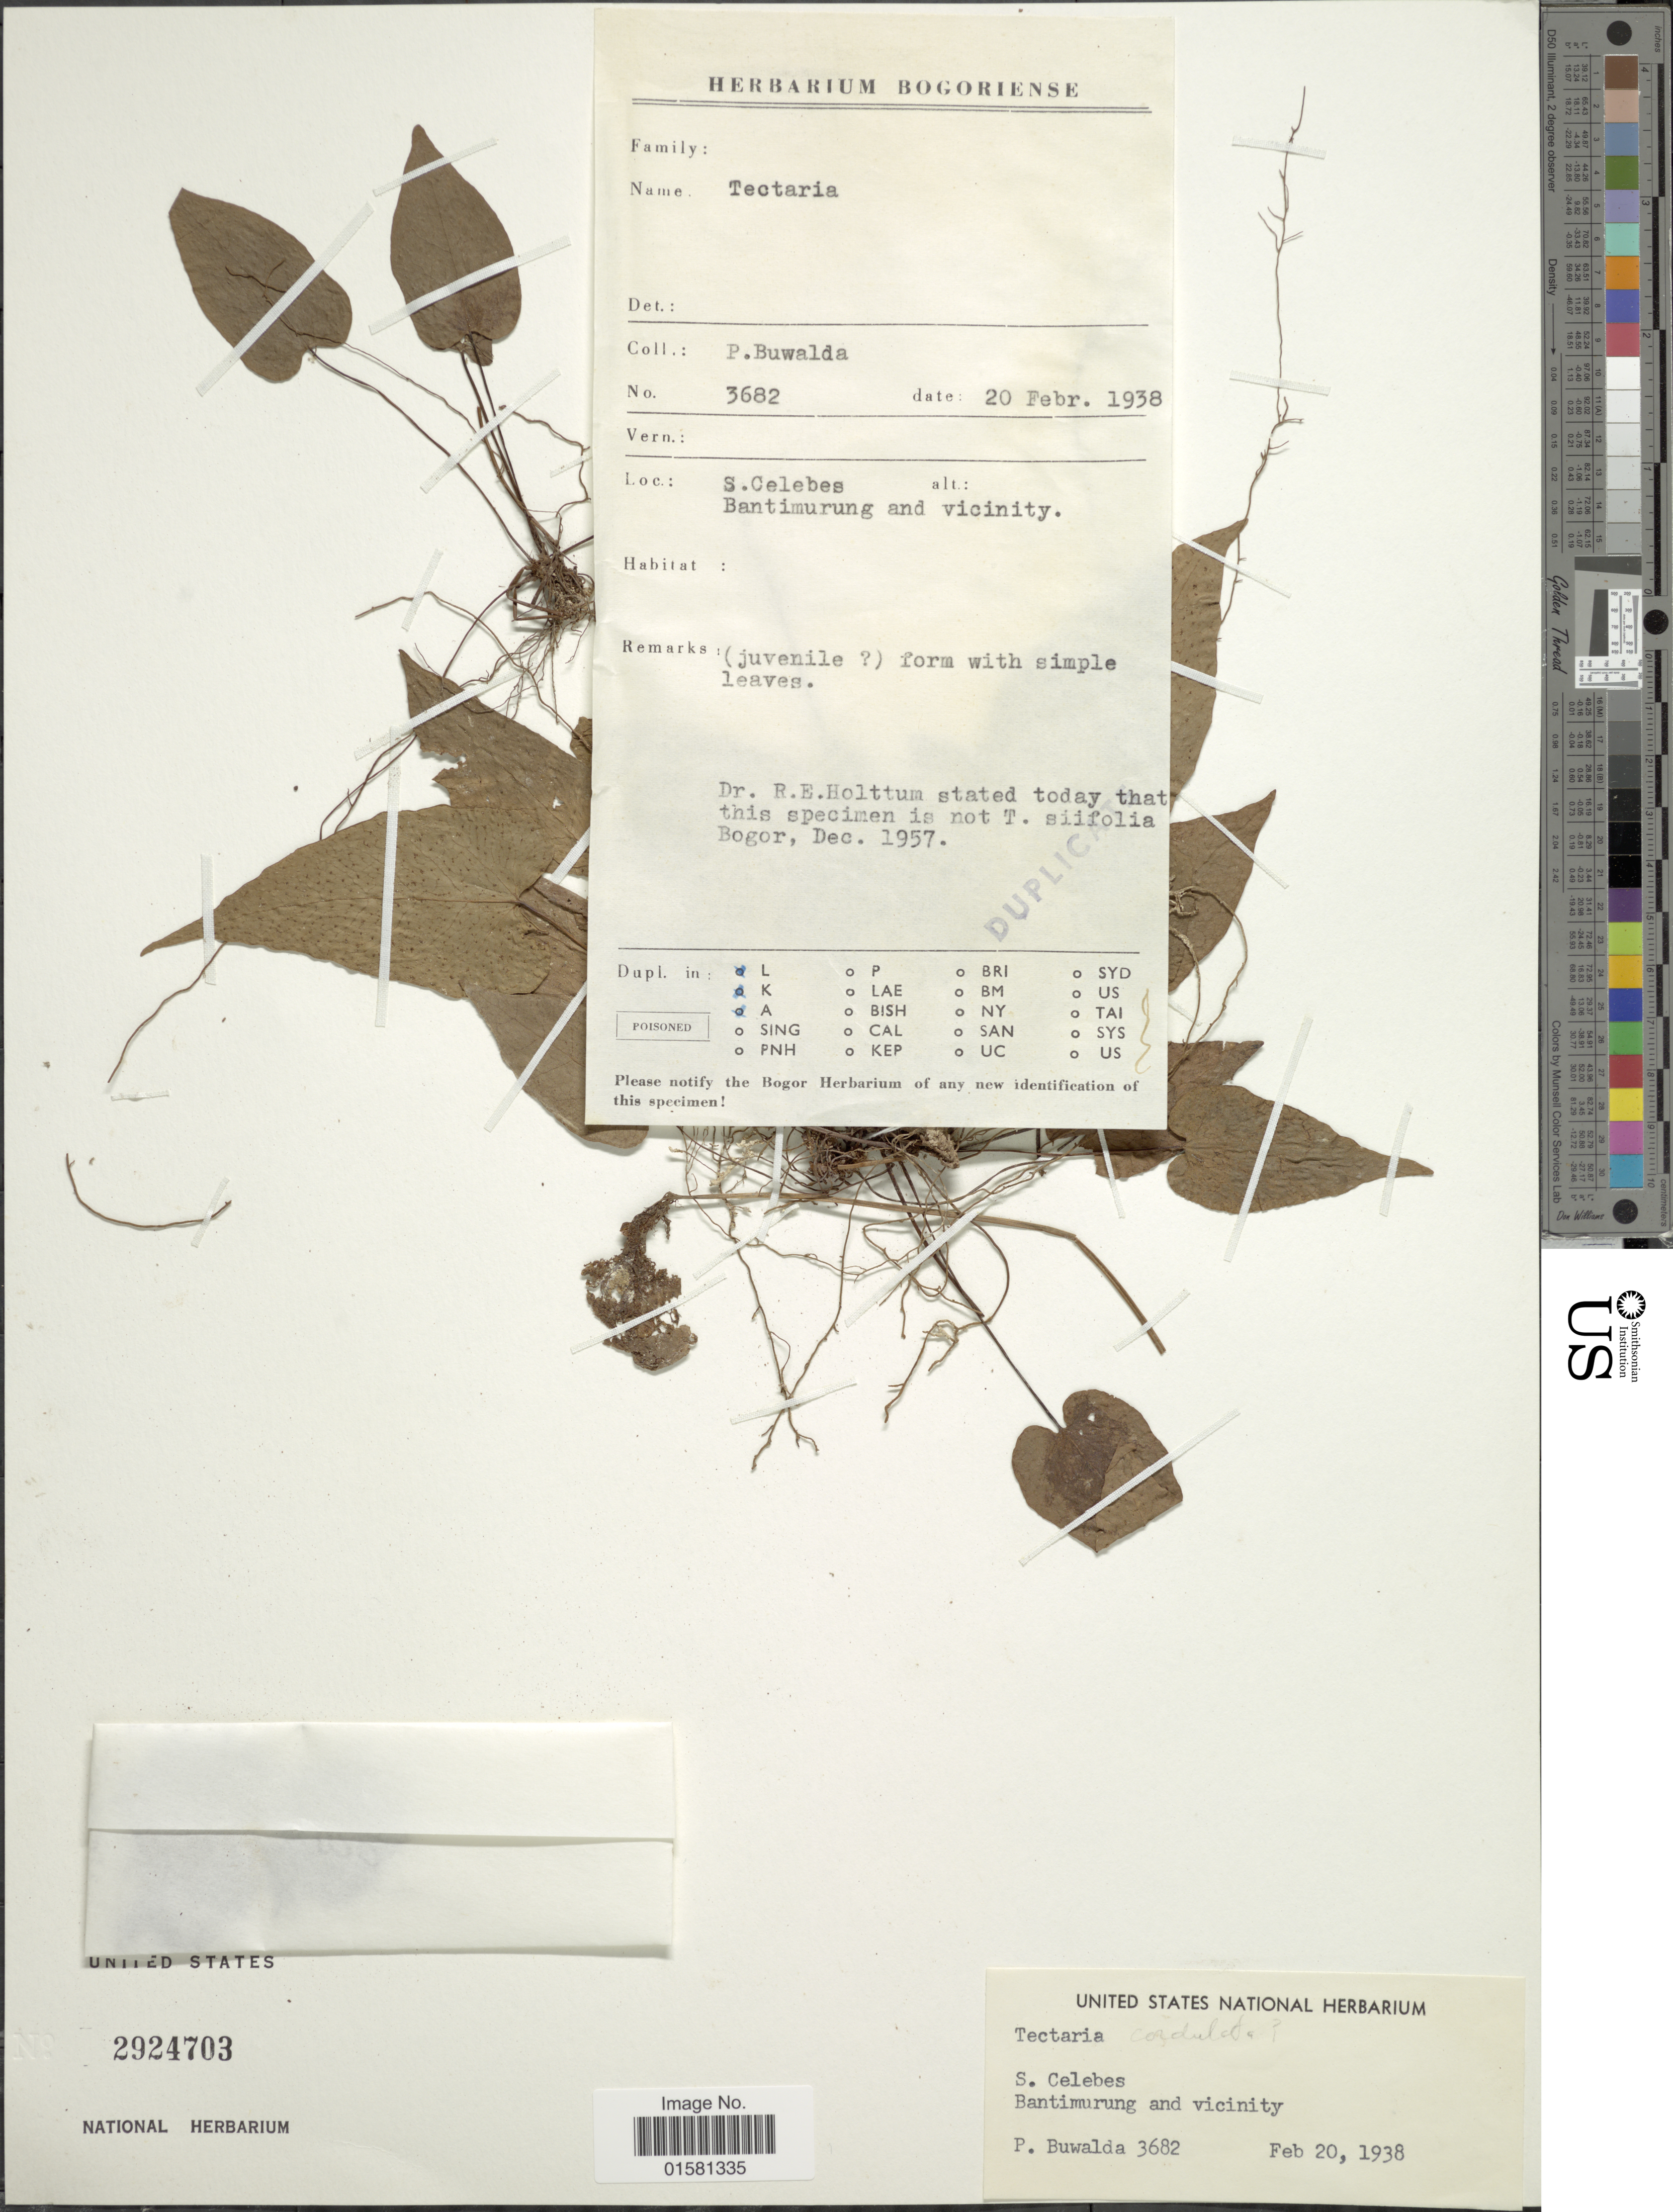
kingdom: Plantae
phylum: Tracheophyta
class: Polypodiopsida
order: Polypodiales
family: Tectariaceae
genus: Tectaria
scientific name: Tectaria sp.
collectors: P. Buwalda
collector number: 3682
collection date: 1938-02-20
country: Indonesia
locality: S. Celebes, Bantimurung and vicinity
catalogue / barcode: US 2924703